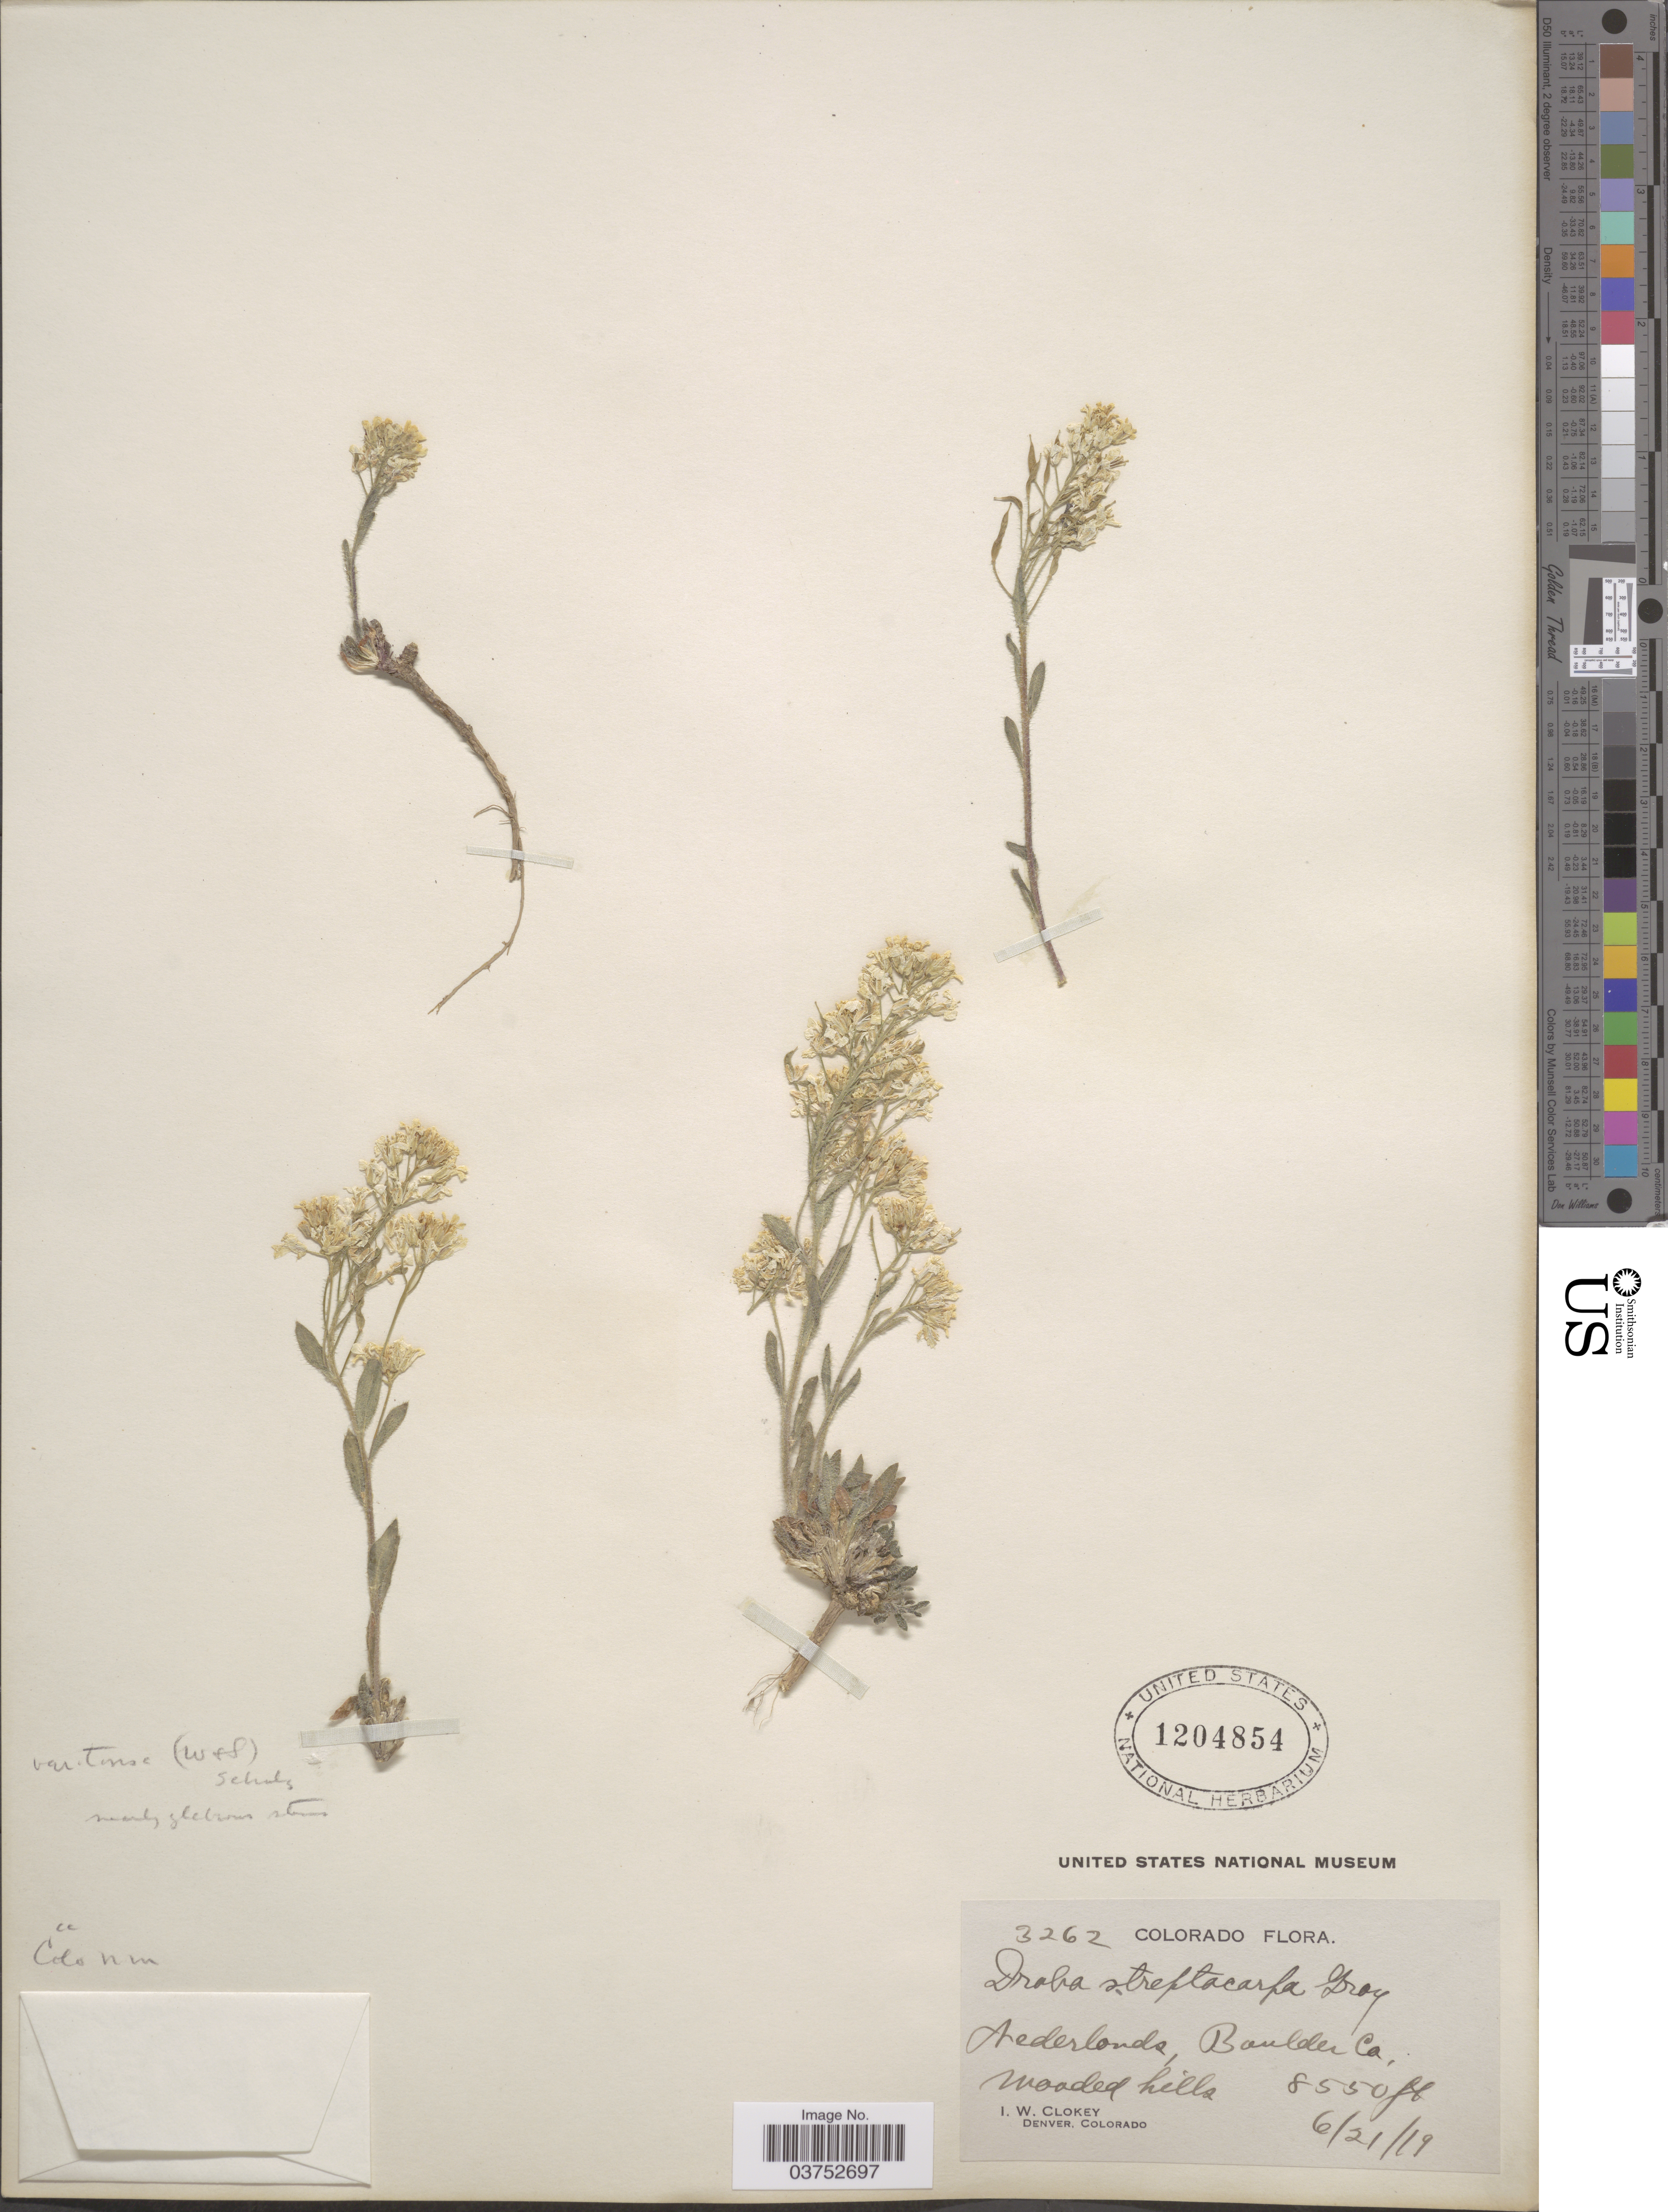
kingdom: Plantae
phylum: Tracheophyta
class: Magnoliopsida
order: Brassicales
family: Brassicaceae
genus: Draba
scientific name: Draba streptocarpa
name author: A. Gray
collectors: I. W. Clokey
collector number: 3262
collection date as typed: Transcribed d/m/y: 21/6/19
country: United States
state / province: Colorado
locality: Nederlands, Boulder Co., wooded hills.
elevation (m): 2606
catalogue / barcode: US 1204854